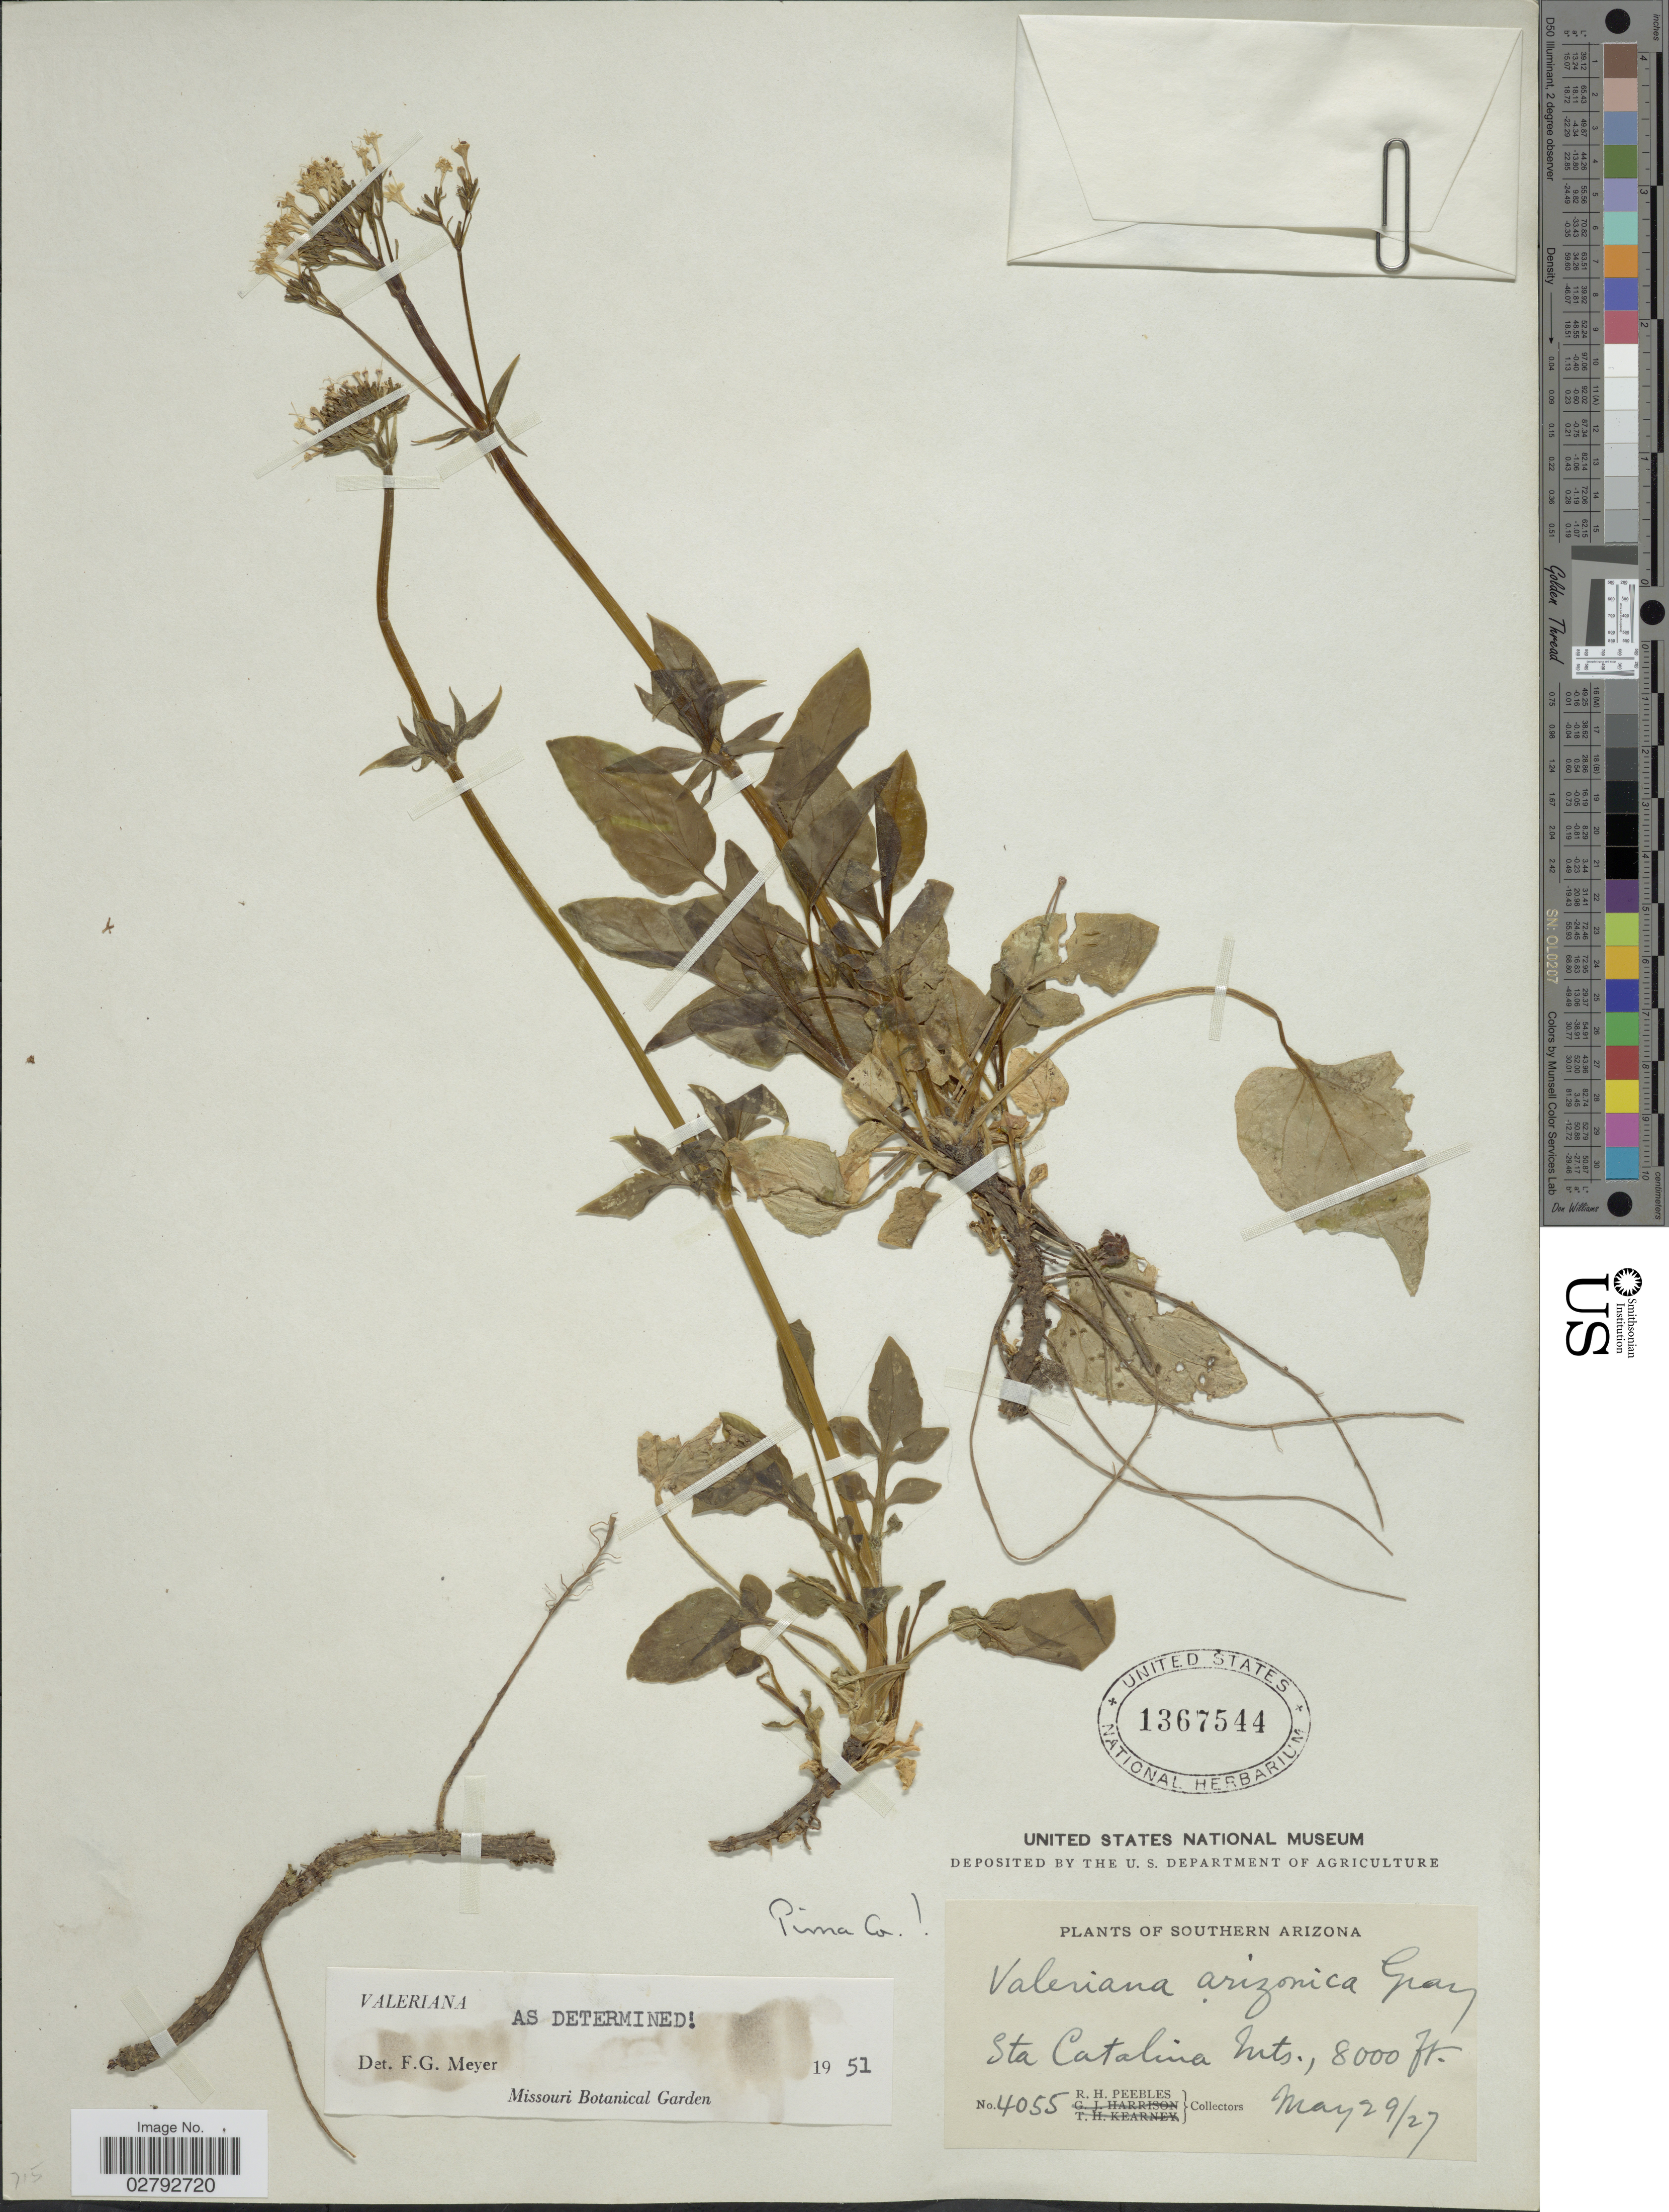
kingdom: Plantae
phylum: Tracheophyta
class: Magnoliopsida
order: Dipsacales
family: Caprifoliaceae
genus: Valeriana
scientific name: Valeriana arizonica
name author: A. Gray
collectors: R. H. Peebles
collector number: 4055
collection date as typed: Transcribed d/m/y: 29/5/27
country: United States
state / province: Arizona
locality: Southern Arizona. Sta Catalina Mts. Pima Co.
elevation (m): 2438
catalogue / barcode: US 1367544